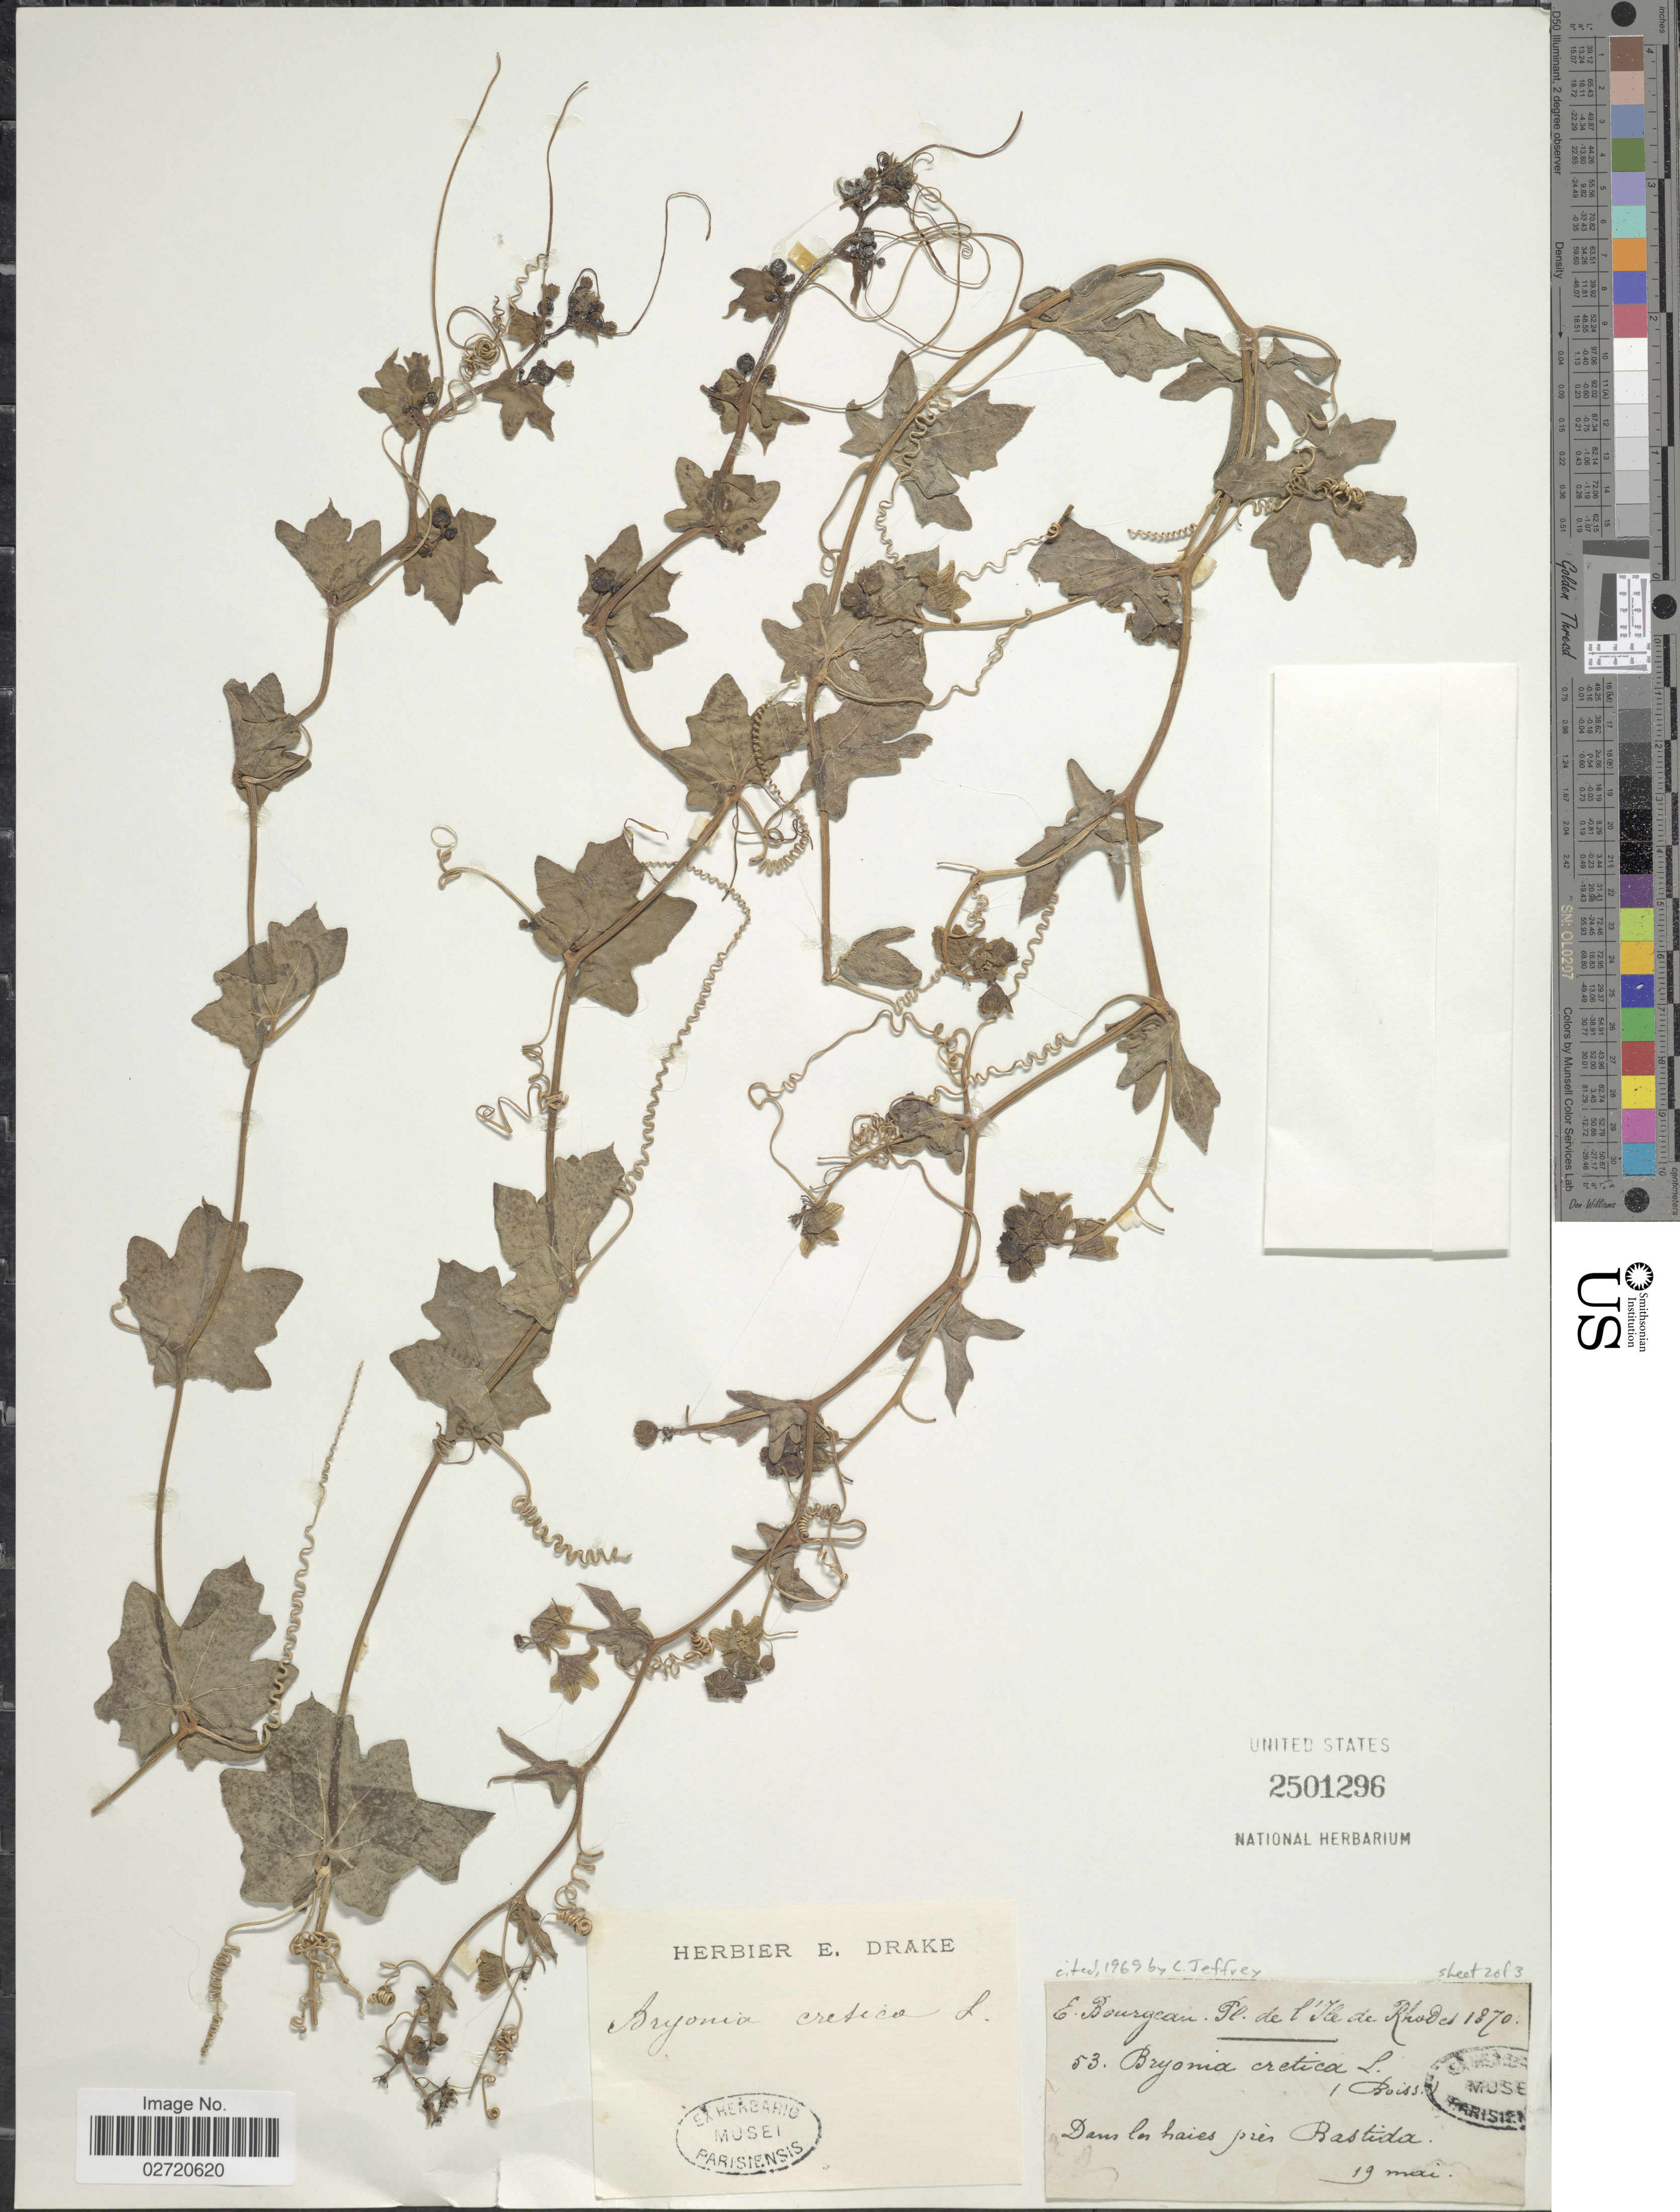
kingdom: Plantae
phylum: Tracheophyta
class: Magnoliopsida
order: Cucurbitales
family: Cucurbitaceae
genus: Bryonia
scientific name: Bryonia cretica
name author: L.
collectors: E. Bourgeau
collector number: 53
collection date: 1870-05-19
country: Greece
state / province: South Aegean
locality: Ile de Rhodes. Dans los haies pres Bastida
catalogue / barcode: US 2501296